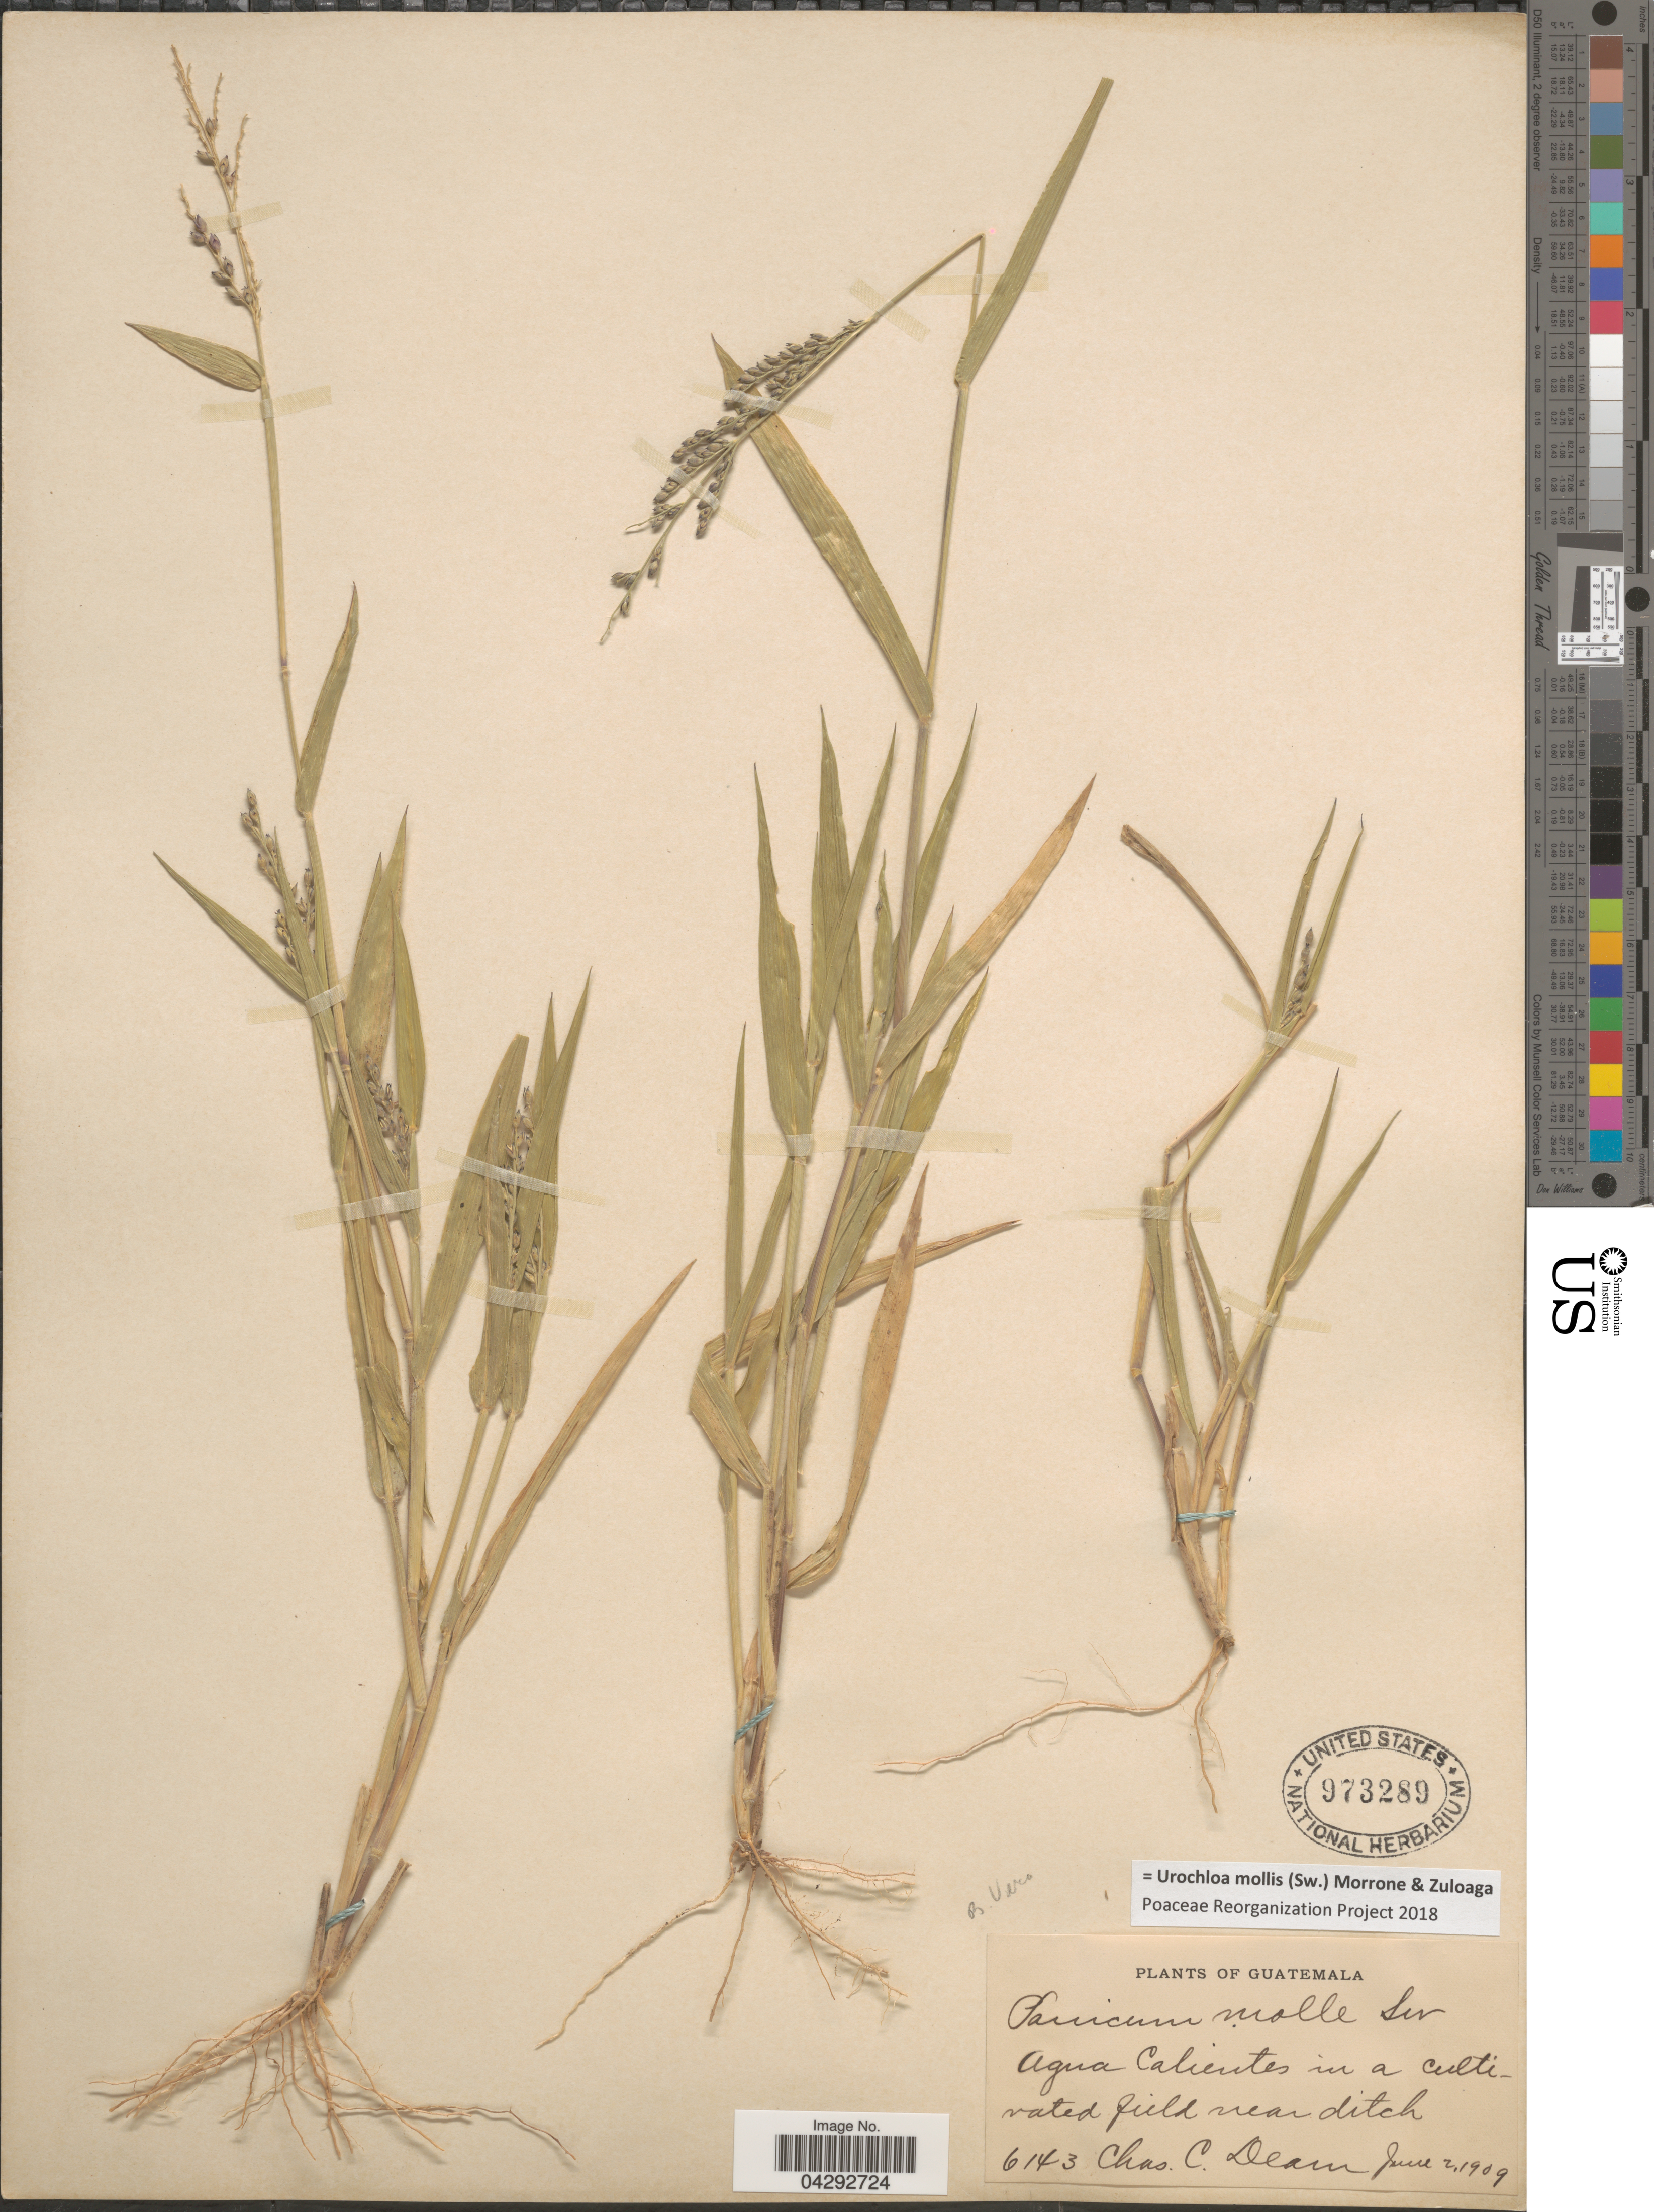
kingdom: Plantae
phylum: Tracheophyta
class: Liliopsida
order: Poales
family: Poaceae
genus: Urochloa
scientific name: Urochloa mollis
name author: (Sw.) Morrone & Zuloaga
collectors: C. C. Deam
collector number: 6143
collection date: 1909-06-02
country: Guatemala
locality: Agua Calientes in a cultivated field near ditch.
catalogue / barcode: US 973289